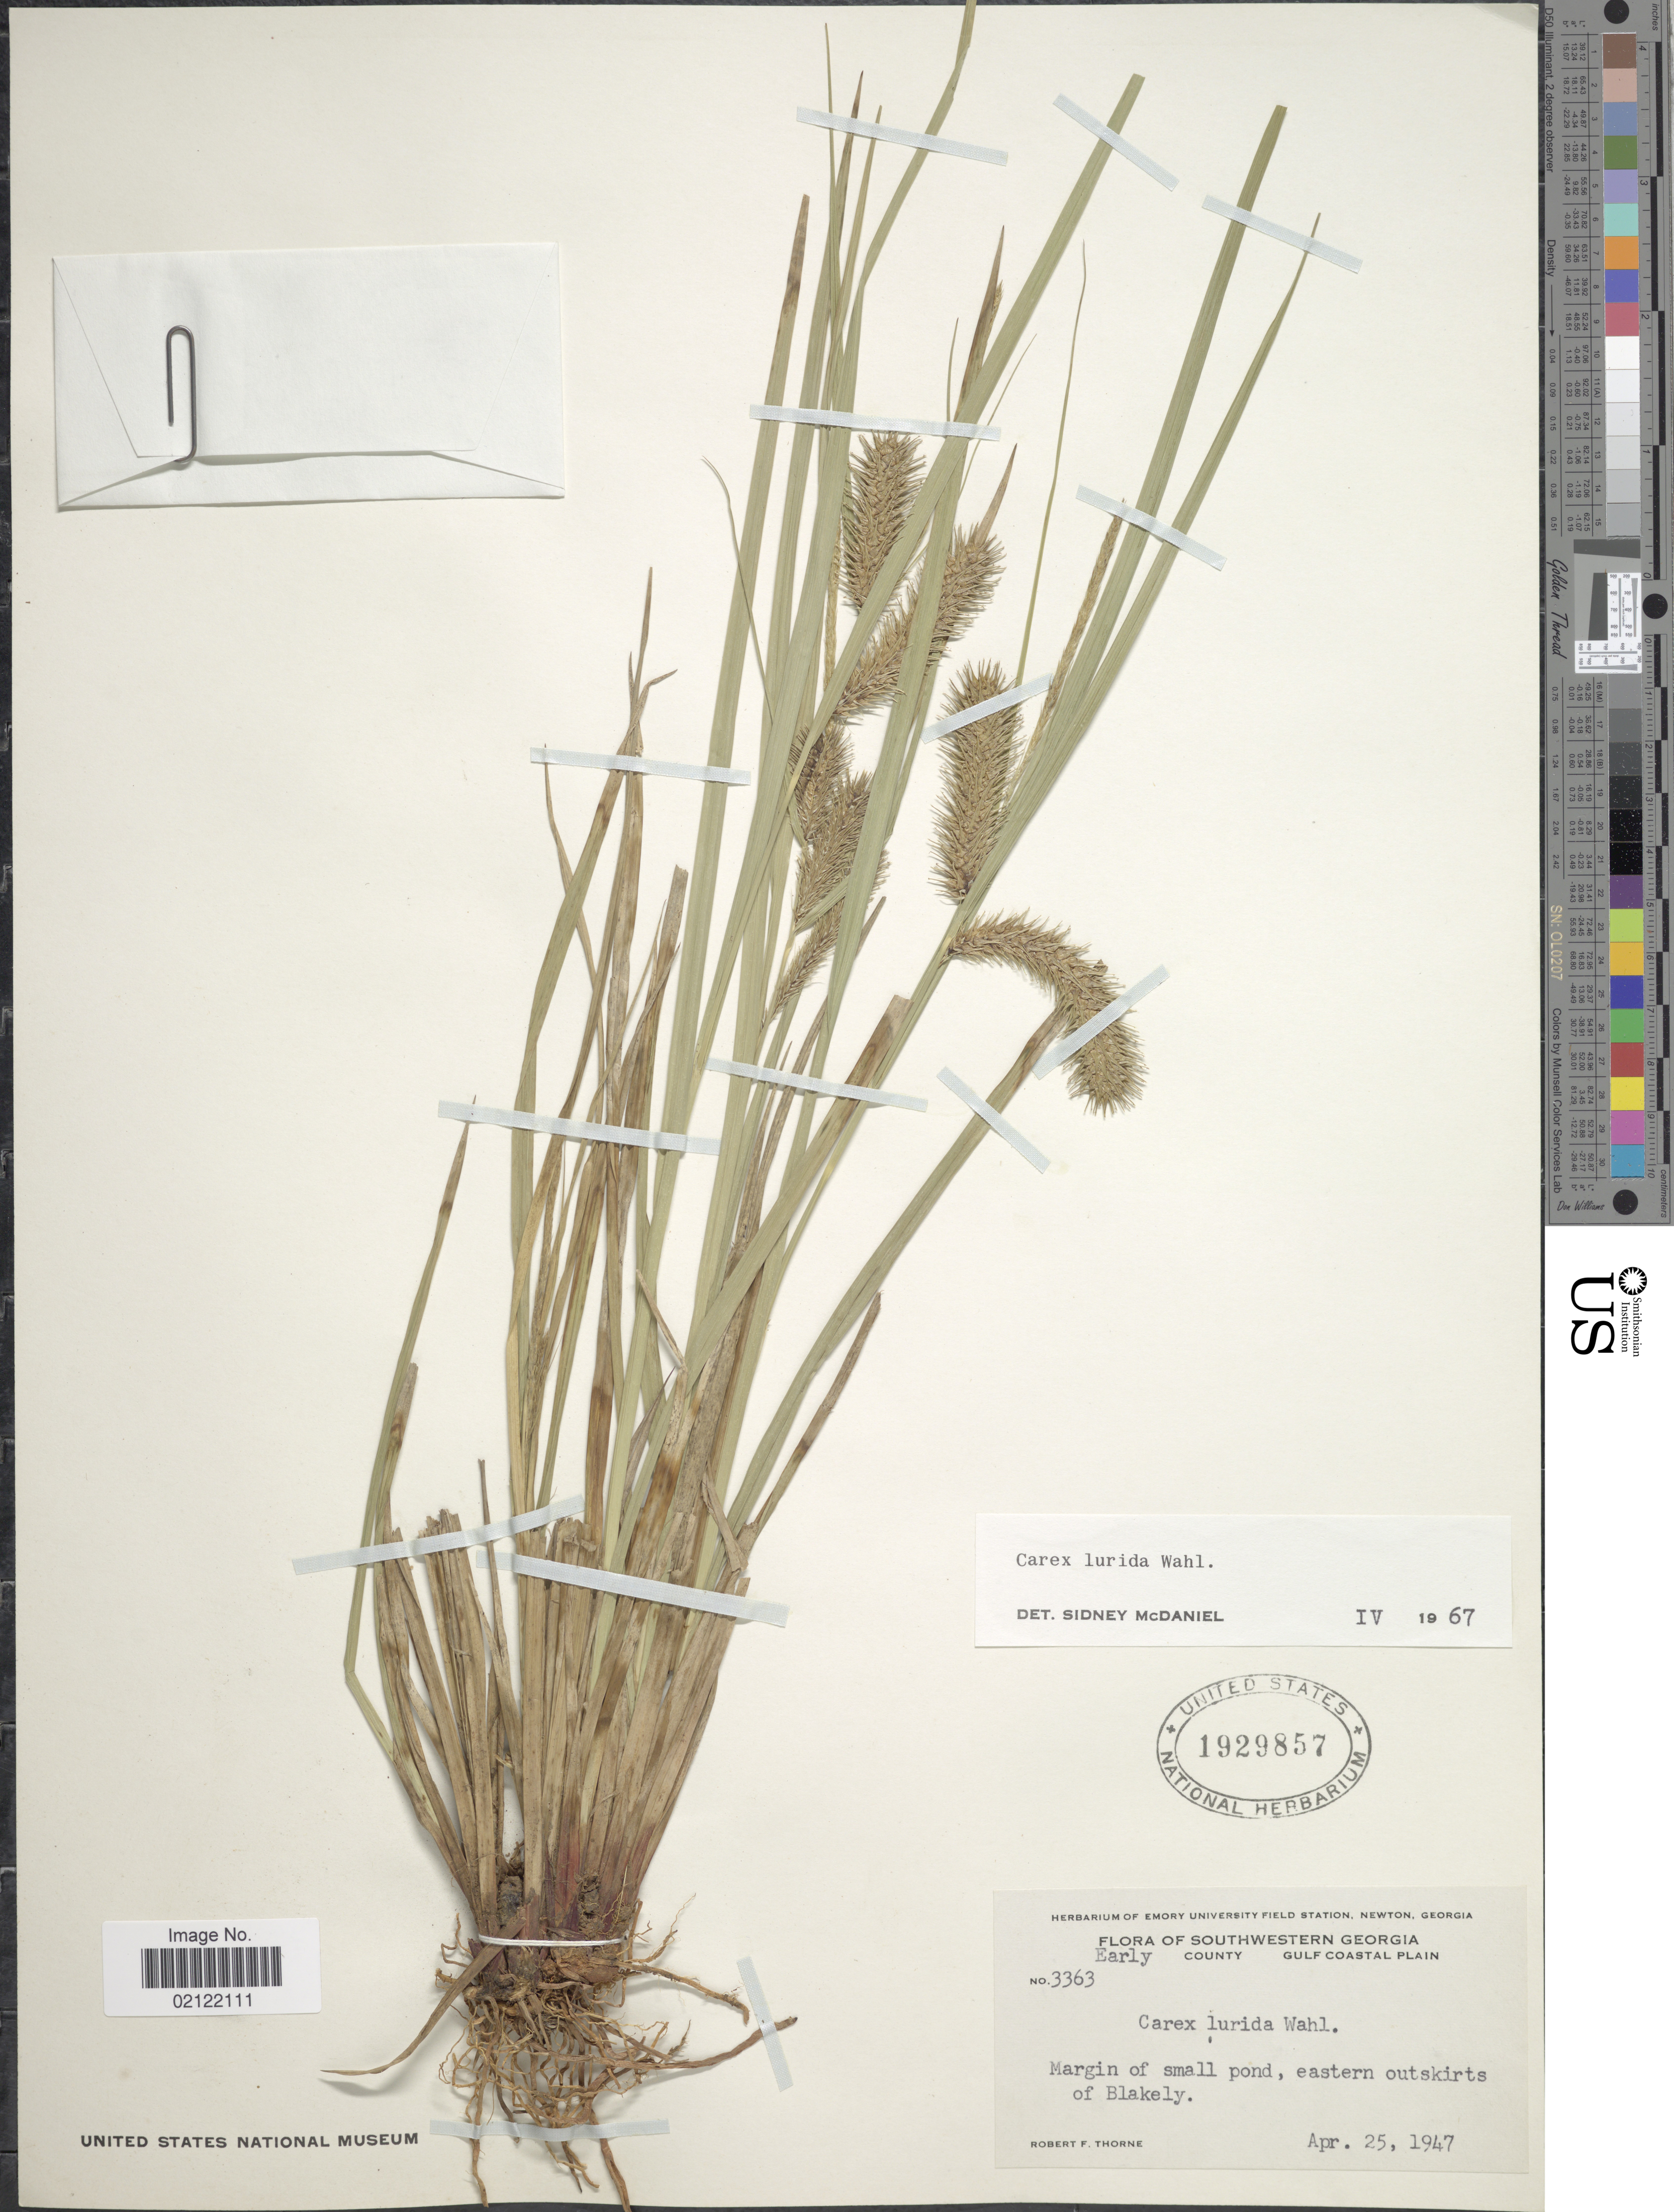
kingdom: Plantae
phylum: Tracheophyta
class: Liliopsida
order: Poales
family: Cyperaceae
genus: Carex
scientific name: Carex lurida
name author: Wahlenb.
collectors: R. F. Thorne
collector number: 3363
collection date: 1947-04-25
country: United States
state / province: Georgia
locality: Southwestern Georgia. Early County. Gulf Coastal Plain. Margin of small pond, eastern outskirts of Blakely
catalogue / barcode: US 1929857